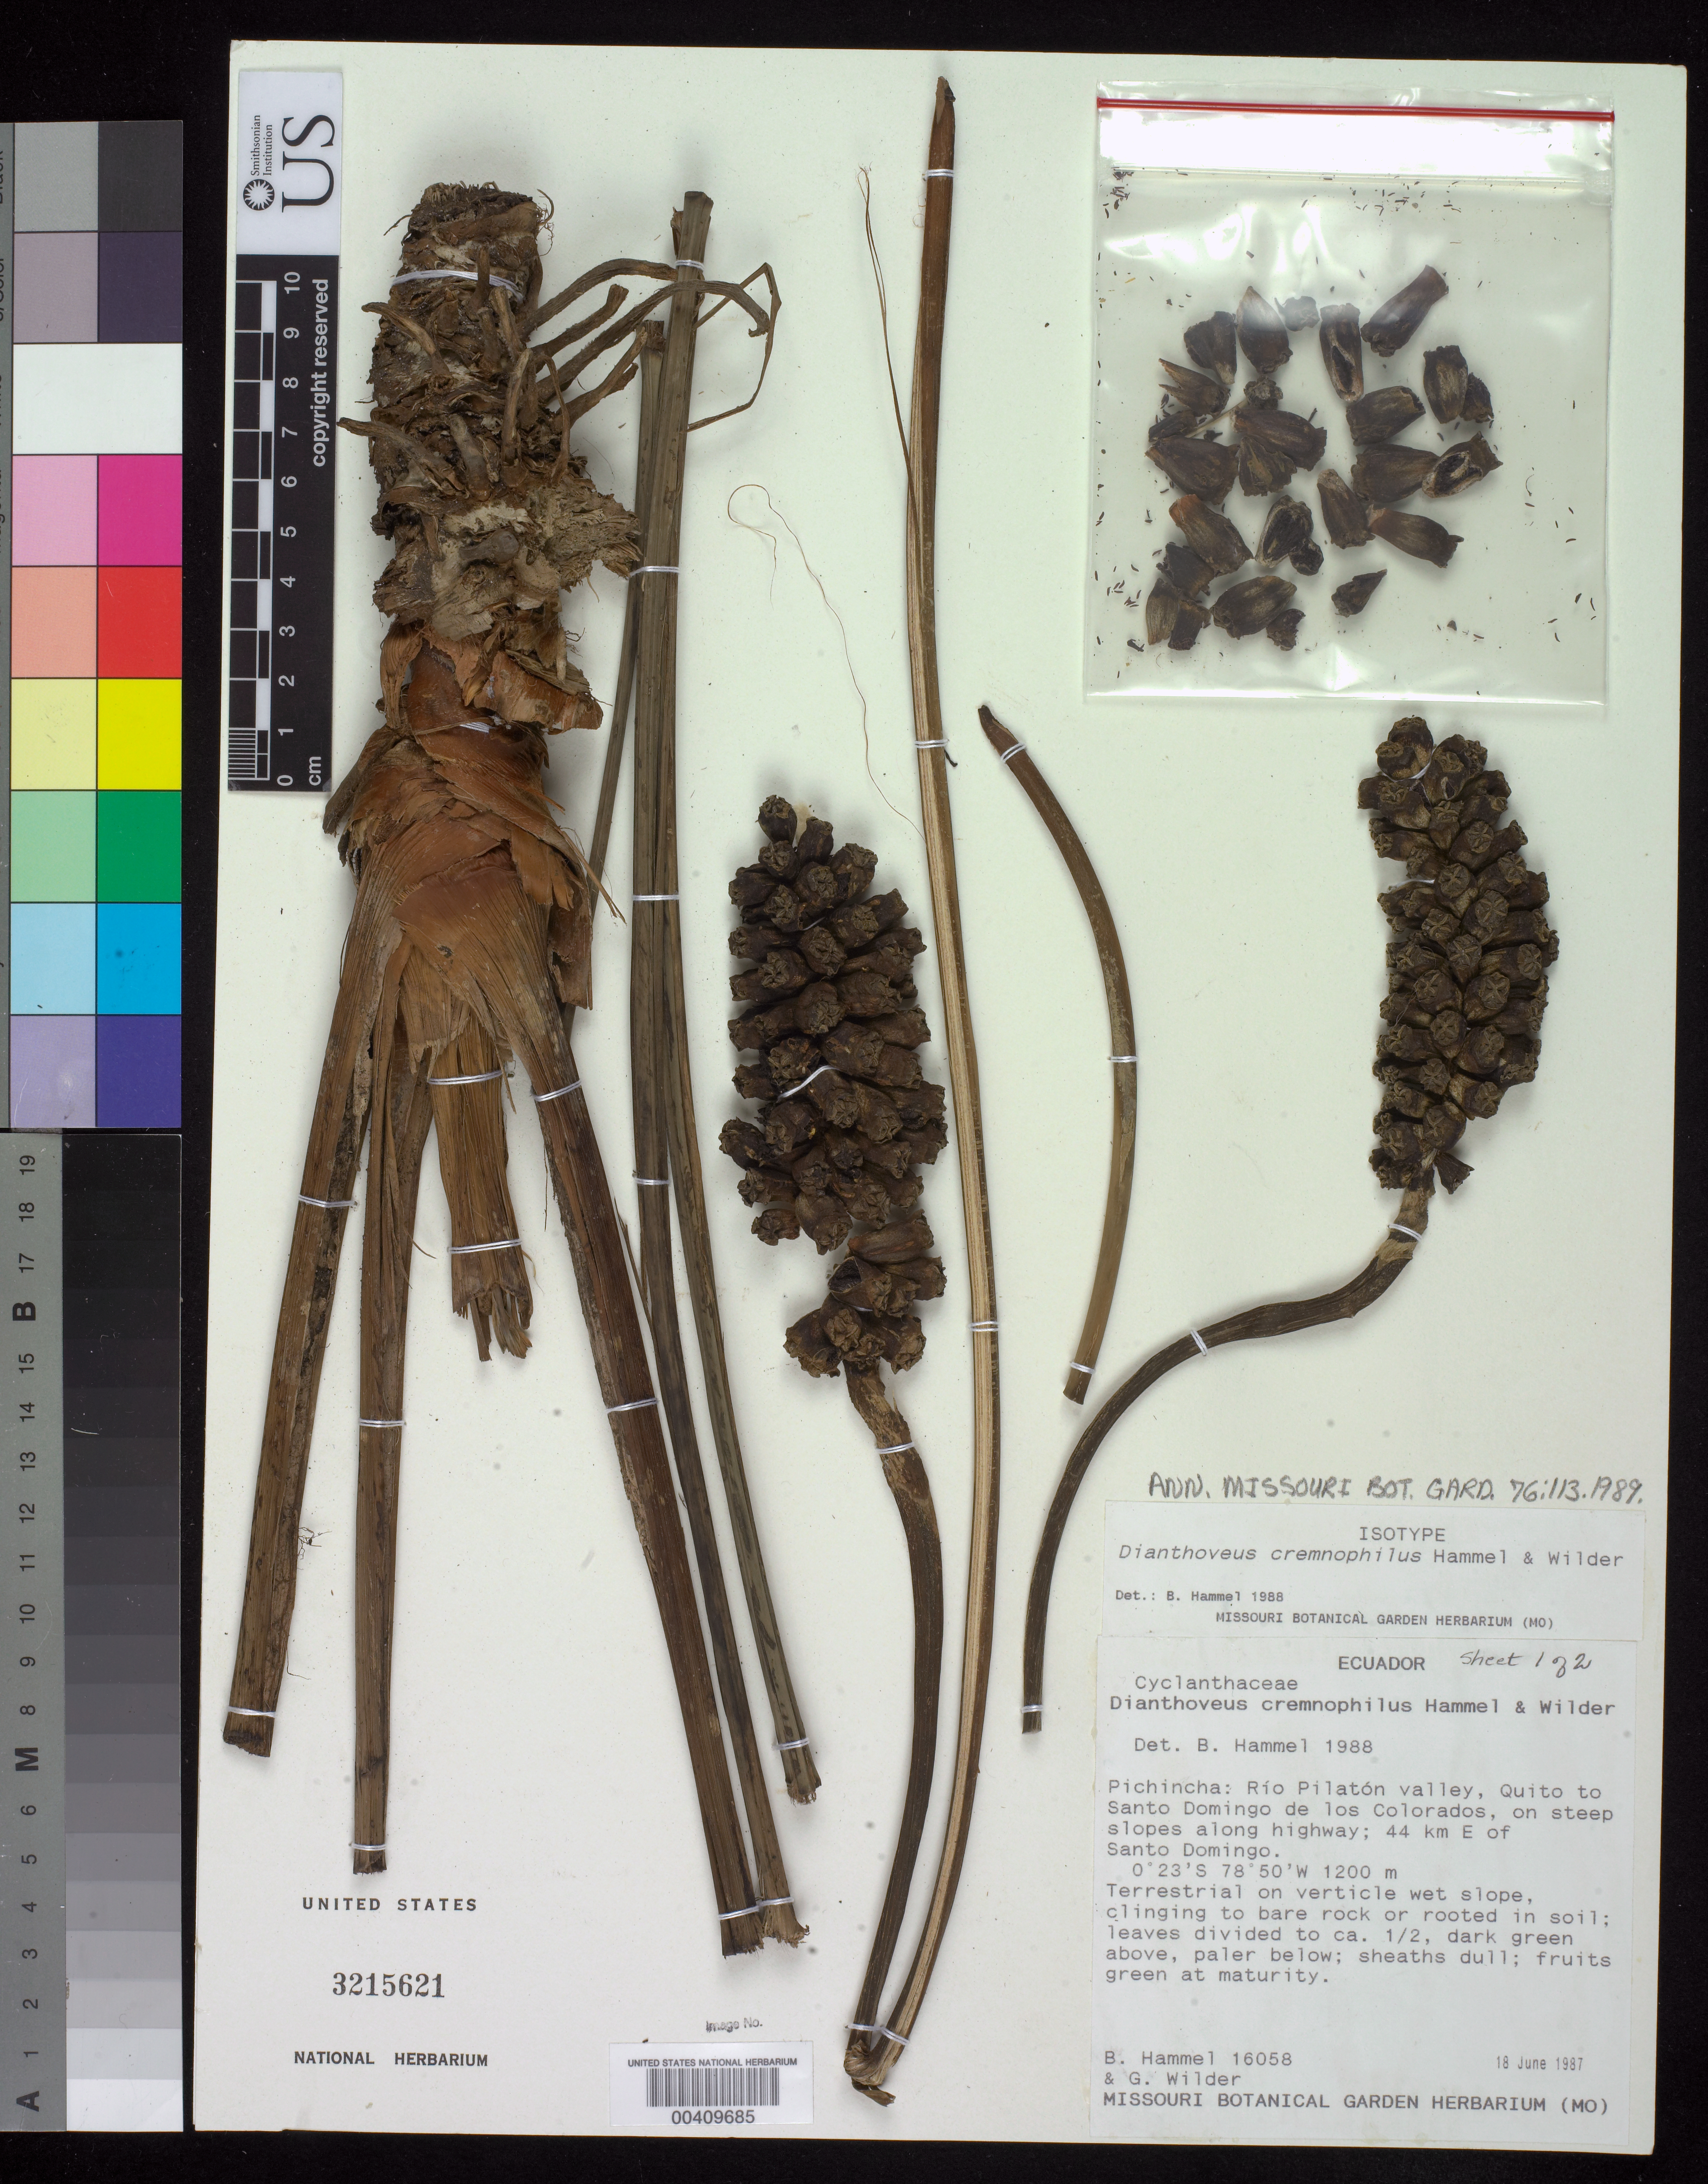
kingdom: Plantae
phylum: Tracheophyta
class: Liliopsida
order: Pandanales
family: Cyclanthaceae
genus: Dianthoveus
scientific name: Dianthoveus cremnophilus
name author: Hammel & Wilder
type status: Isotype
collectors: B. Hammel & G. Wilder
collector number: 16058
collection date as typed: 18 Jun 1987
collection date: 1987-06-18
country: Ecuador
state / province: Pichincha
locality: Rio Pilaton Valley, Quito to Santo Domingo de Los Colorados, slopes along highway, 44 km E of Santo Domingo.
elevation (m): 1200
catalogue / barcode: US 3215621